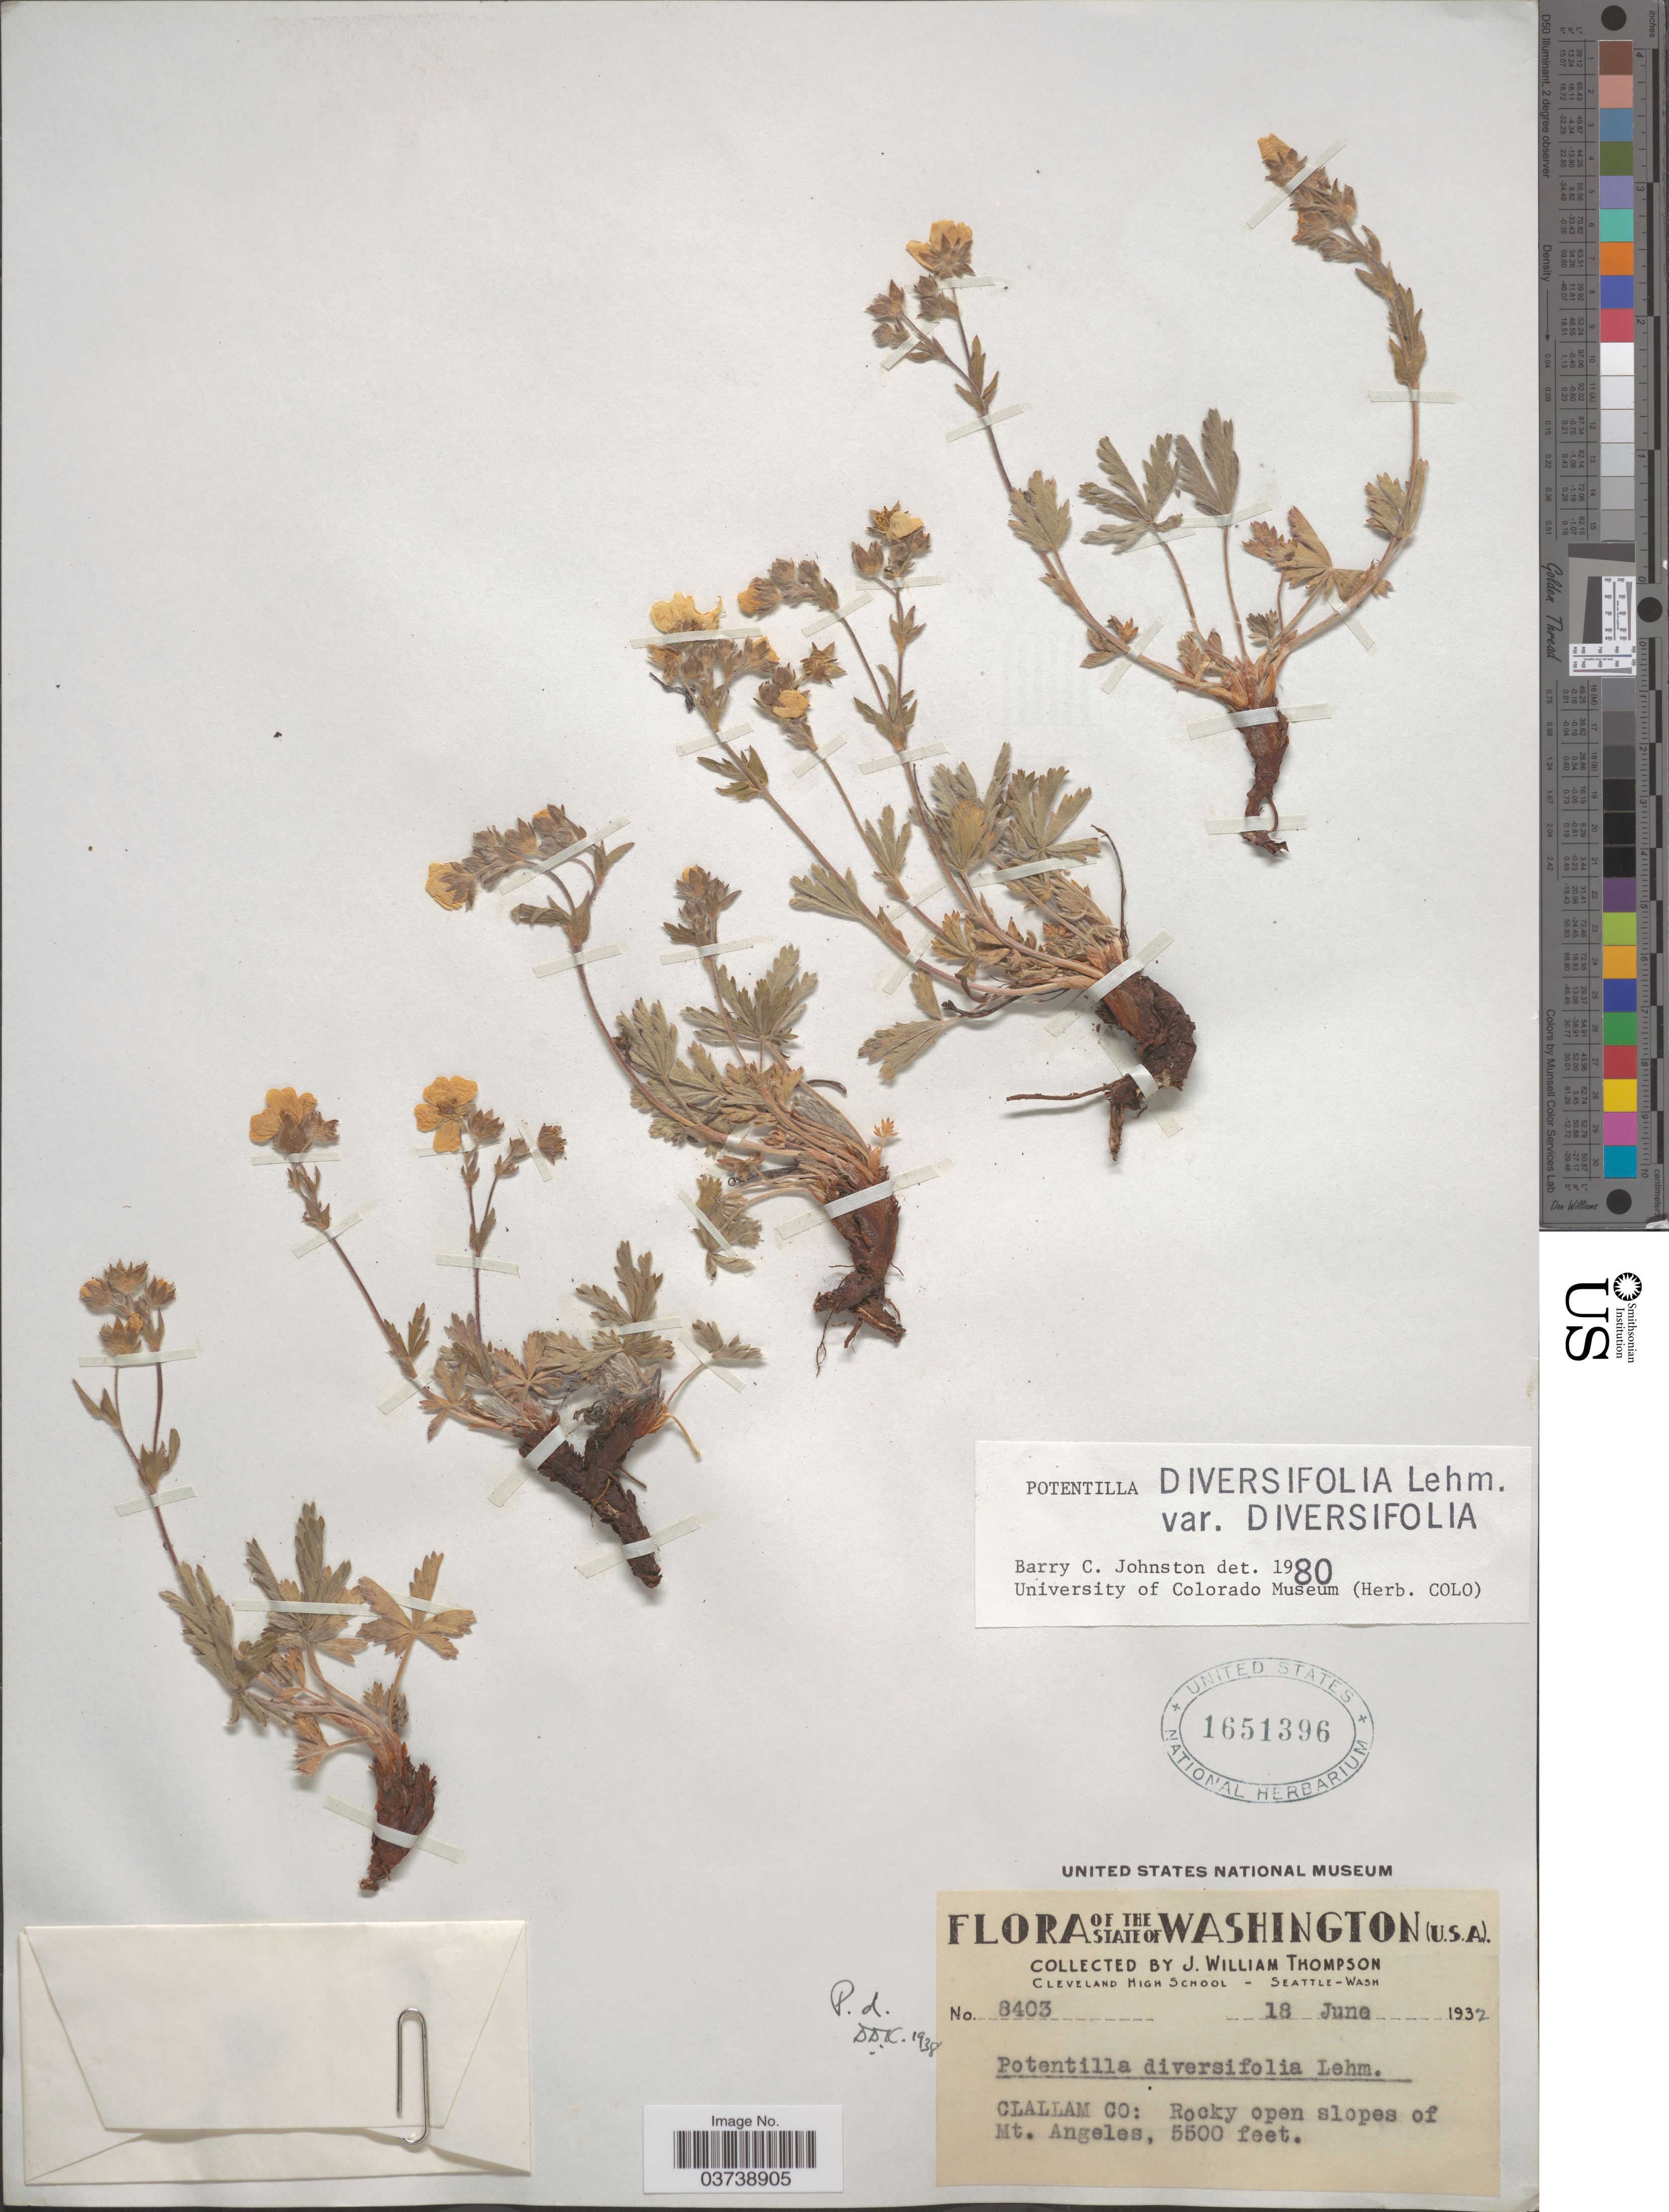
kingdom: Plantae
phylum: Tracheophyta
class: Magnoliopsida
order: Rosales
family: Rosaceae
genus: Potentilla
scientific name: Potentilla diversifolia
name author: Lehm.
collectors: J. W. Thompson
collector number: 8403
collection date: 1932-06-18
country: United States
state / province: Washington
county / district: Clallam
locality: Clallam Co: Rocky open slopes of Mt. Angeles.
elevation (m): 1676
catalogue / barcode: US 1651396